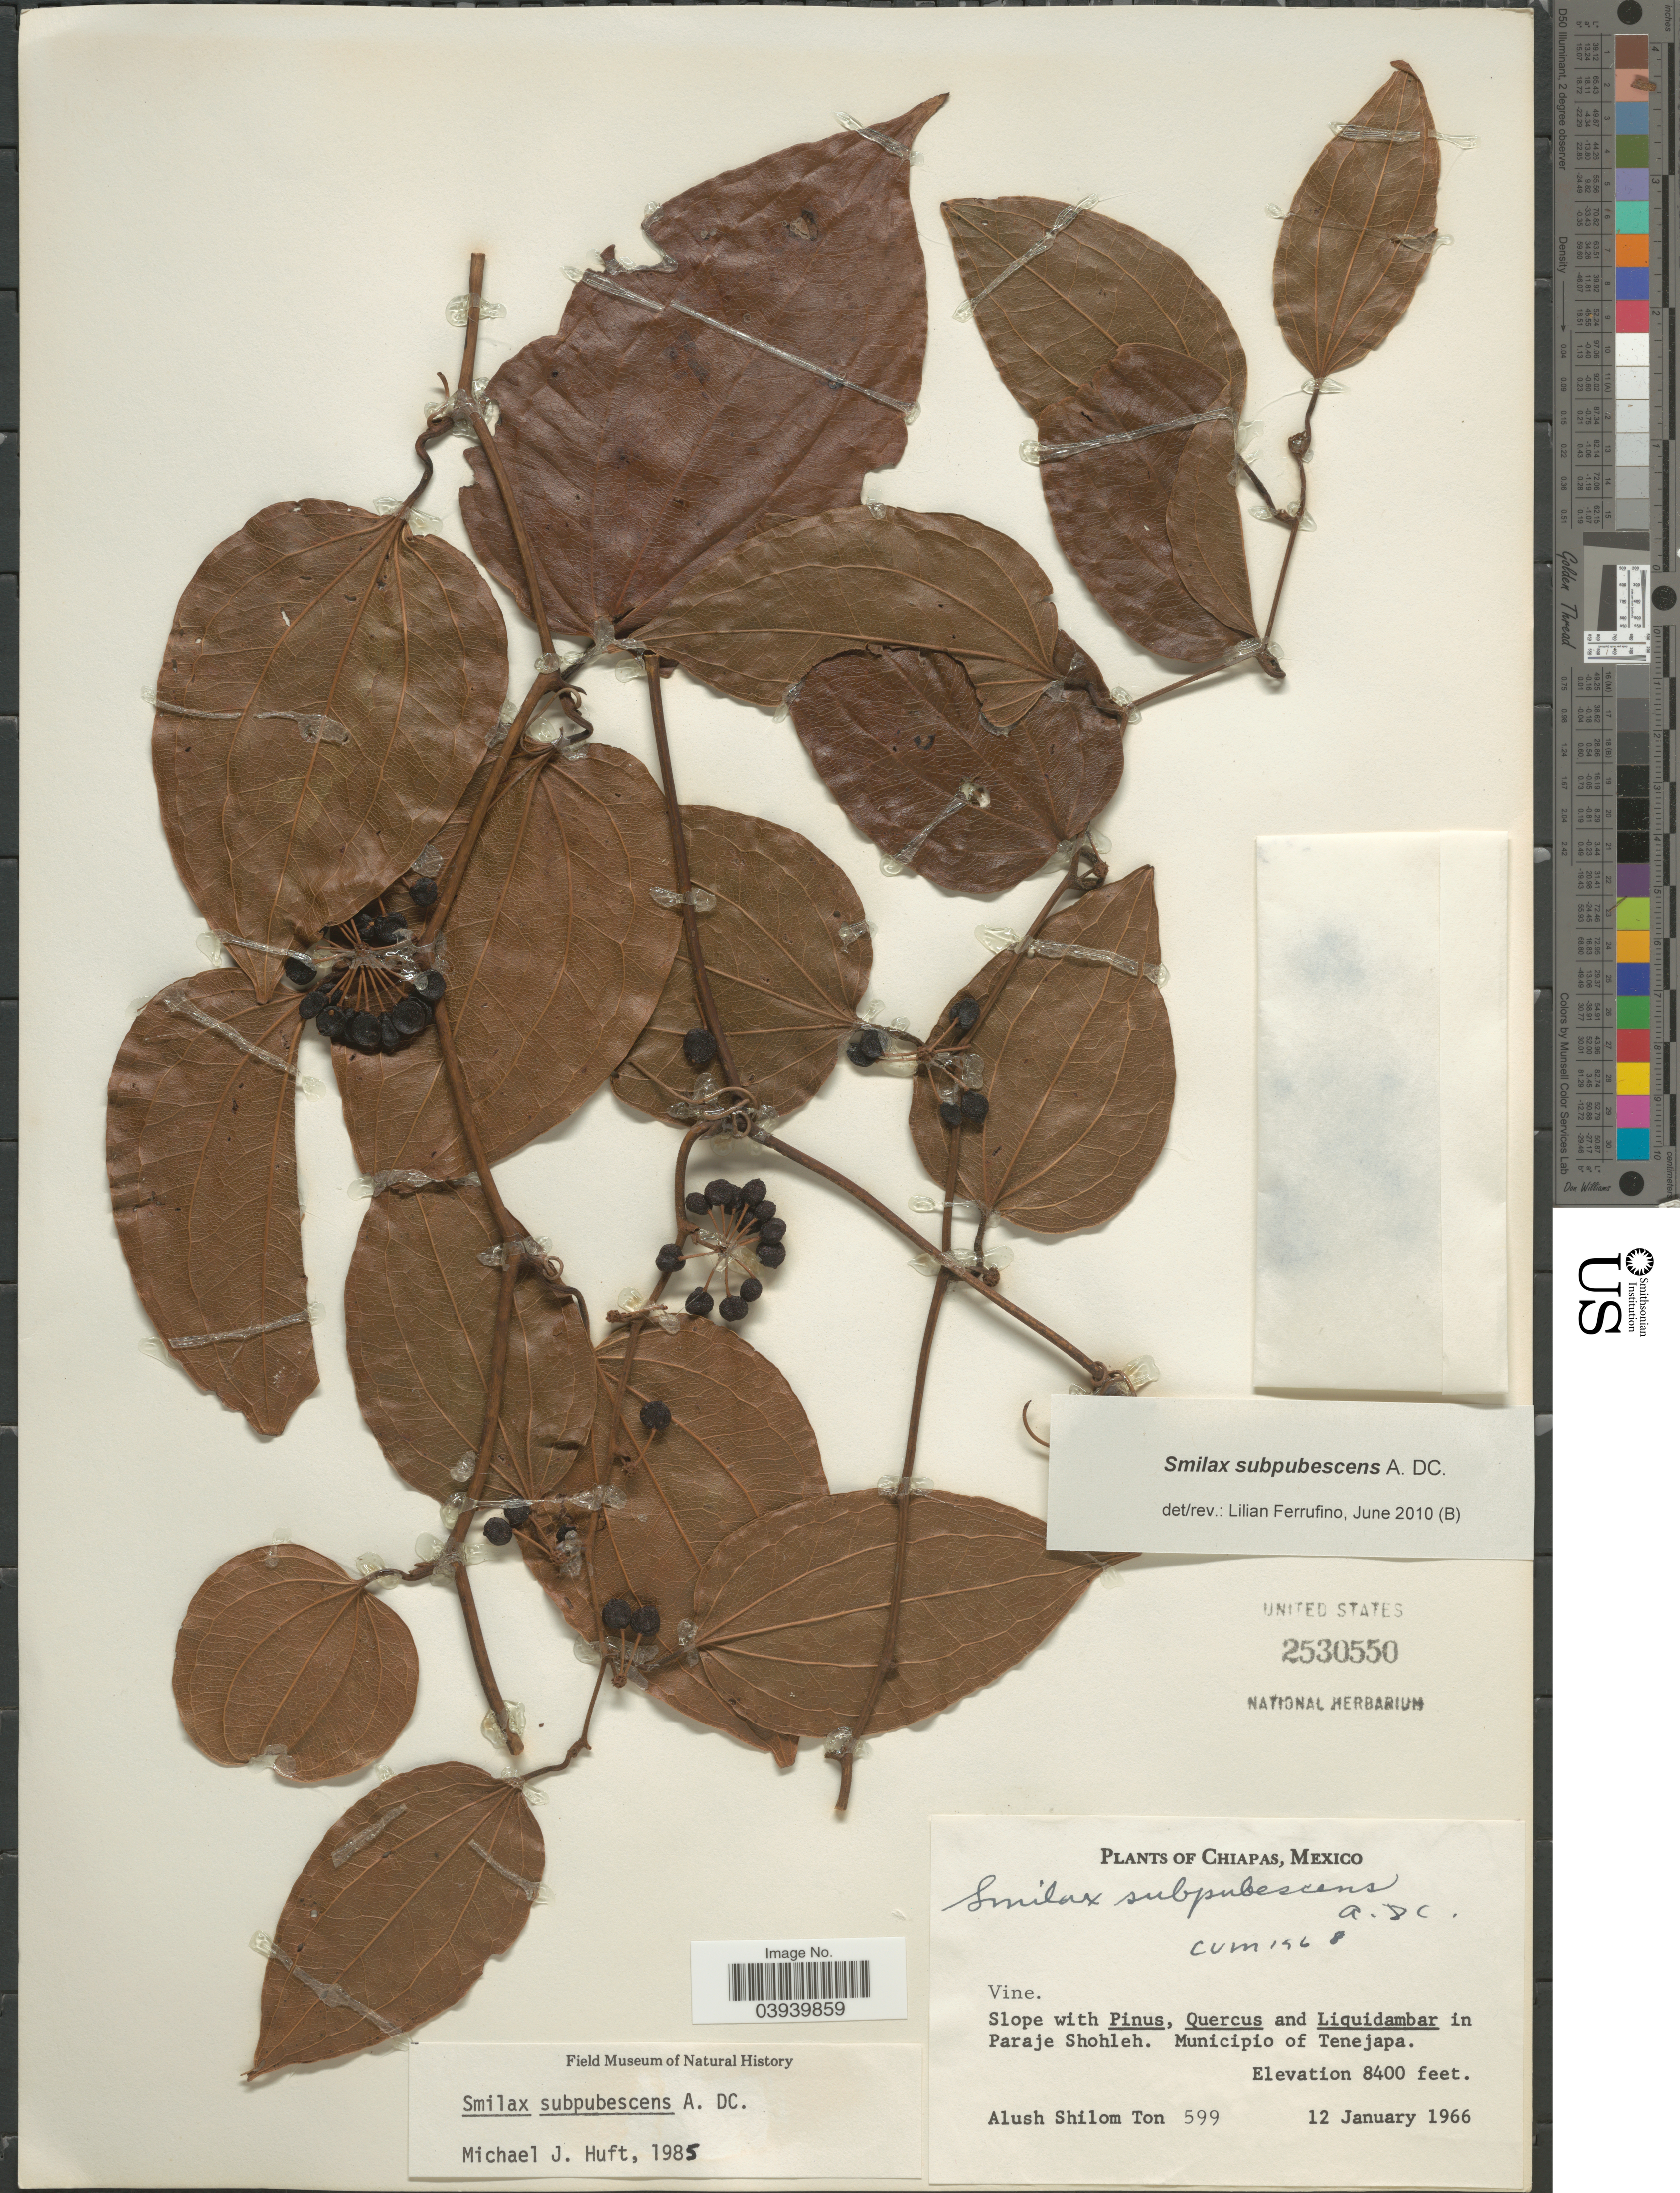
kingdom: Plantae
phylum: Tracheophyta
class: Liliopsida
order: Liliales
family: Smilacaceae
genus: Smilax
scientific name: Smilax subpubescens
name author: A. DC.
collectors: A. S. Ton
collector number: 599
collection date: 1966-01-12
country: Mexico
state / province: Chiapas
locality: Slope in Paraje Shohleh. Municipio of Tenejapa.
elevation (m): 2560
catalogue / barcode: US 2530550